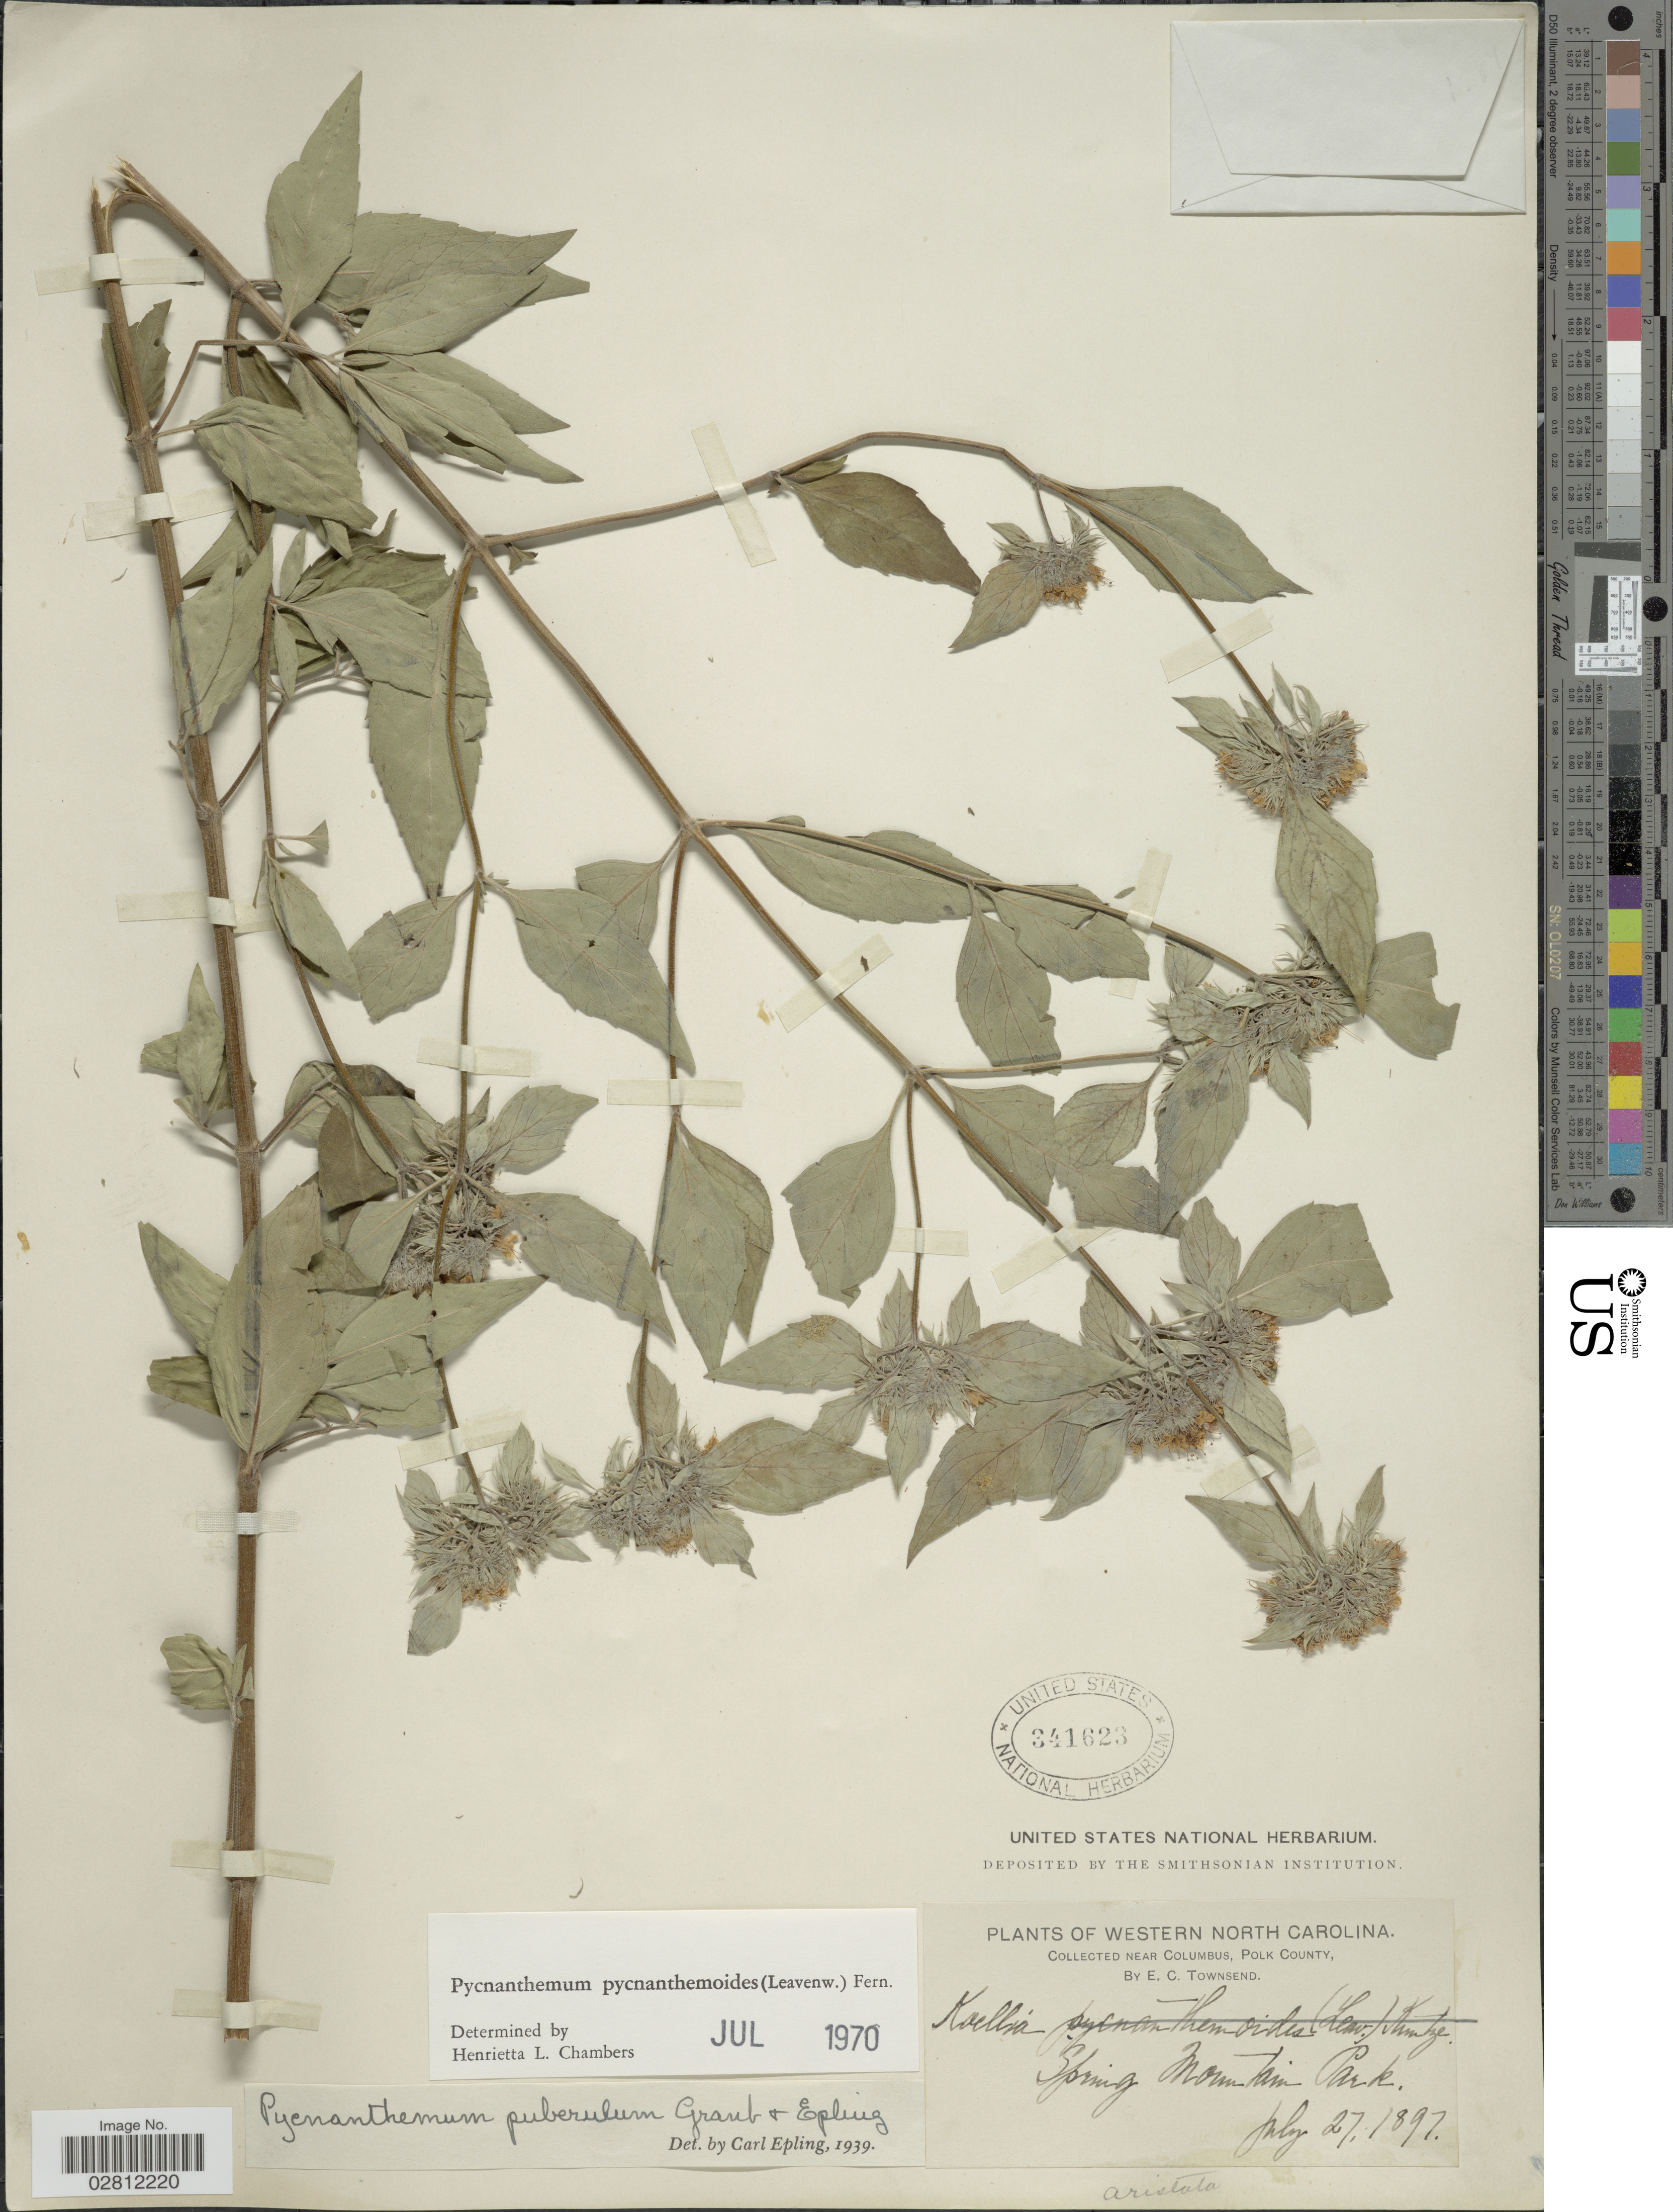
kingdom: Plantae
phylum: Tracheophyta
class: Magnoliopsida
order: Lamiales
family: Lamiaceae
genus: Pycnanthemum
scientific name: Pycnanthemum puberulum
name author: A.L. Grant & Epling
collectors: E. C. Townsend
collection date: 1897-07-27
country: United States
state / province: North Carolina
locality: Western North Carolina, near Columbus, Polk County, Spring Mountain Park.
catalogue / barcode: US 341623